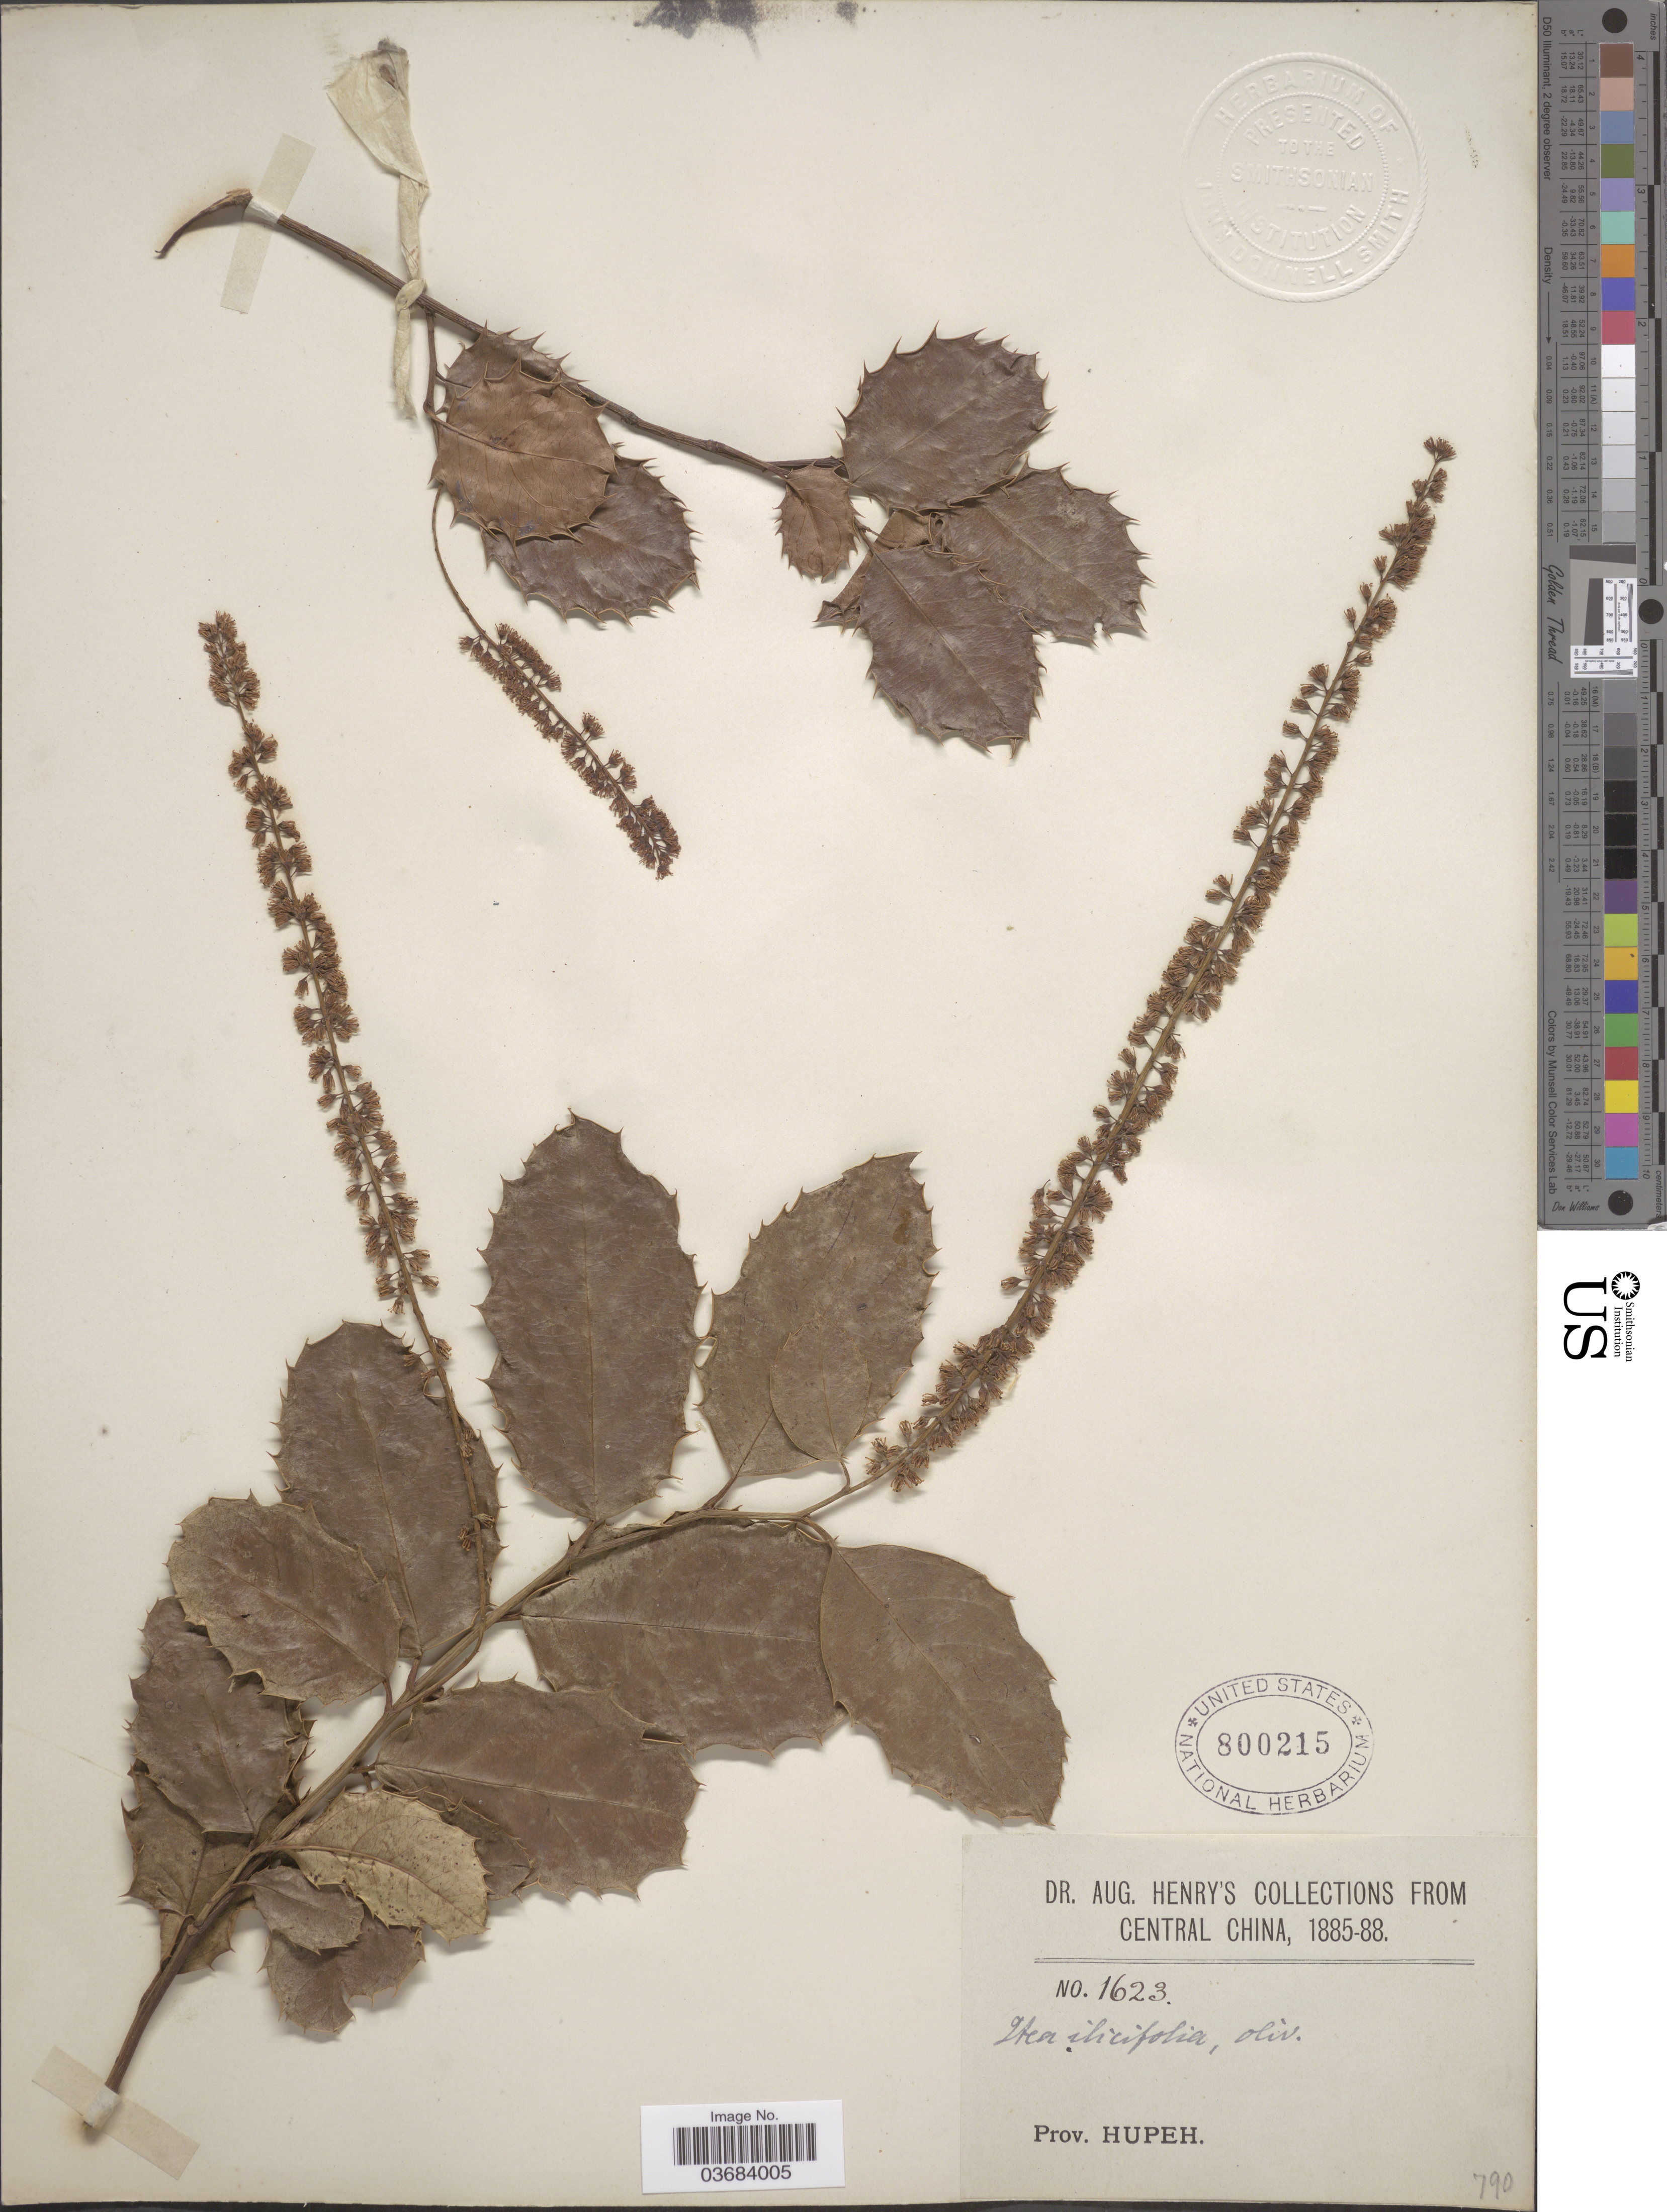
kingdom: Plantae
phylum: Tracheophyta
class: Magnoliopsida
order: Saxifragales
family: Iteaceae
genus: Itea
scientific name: Itea ilicifolia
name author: Oliv.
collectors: A. Henry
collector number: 1623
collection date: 1885/1888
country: China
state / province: Hubei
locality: Central China. Prov. Hupeh.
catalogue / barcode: US 800215